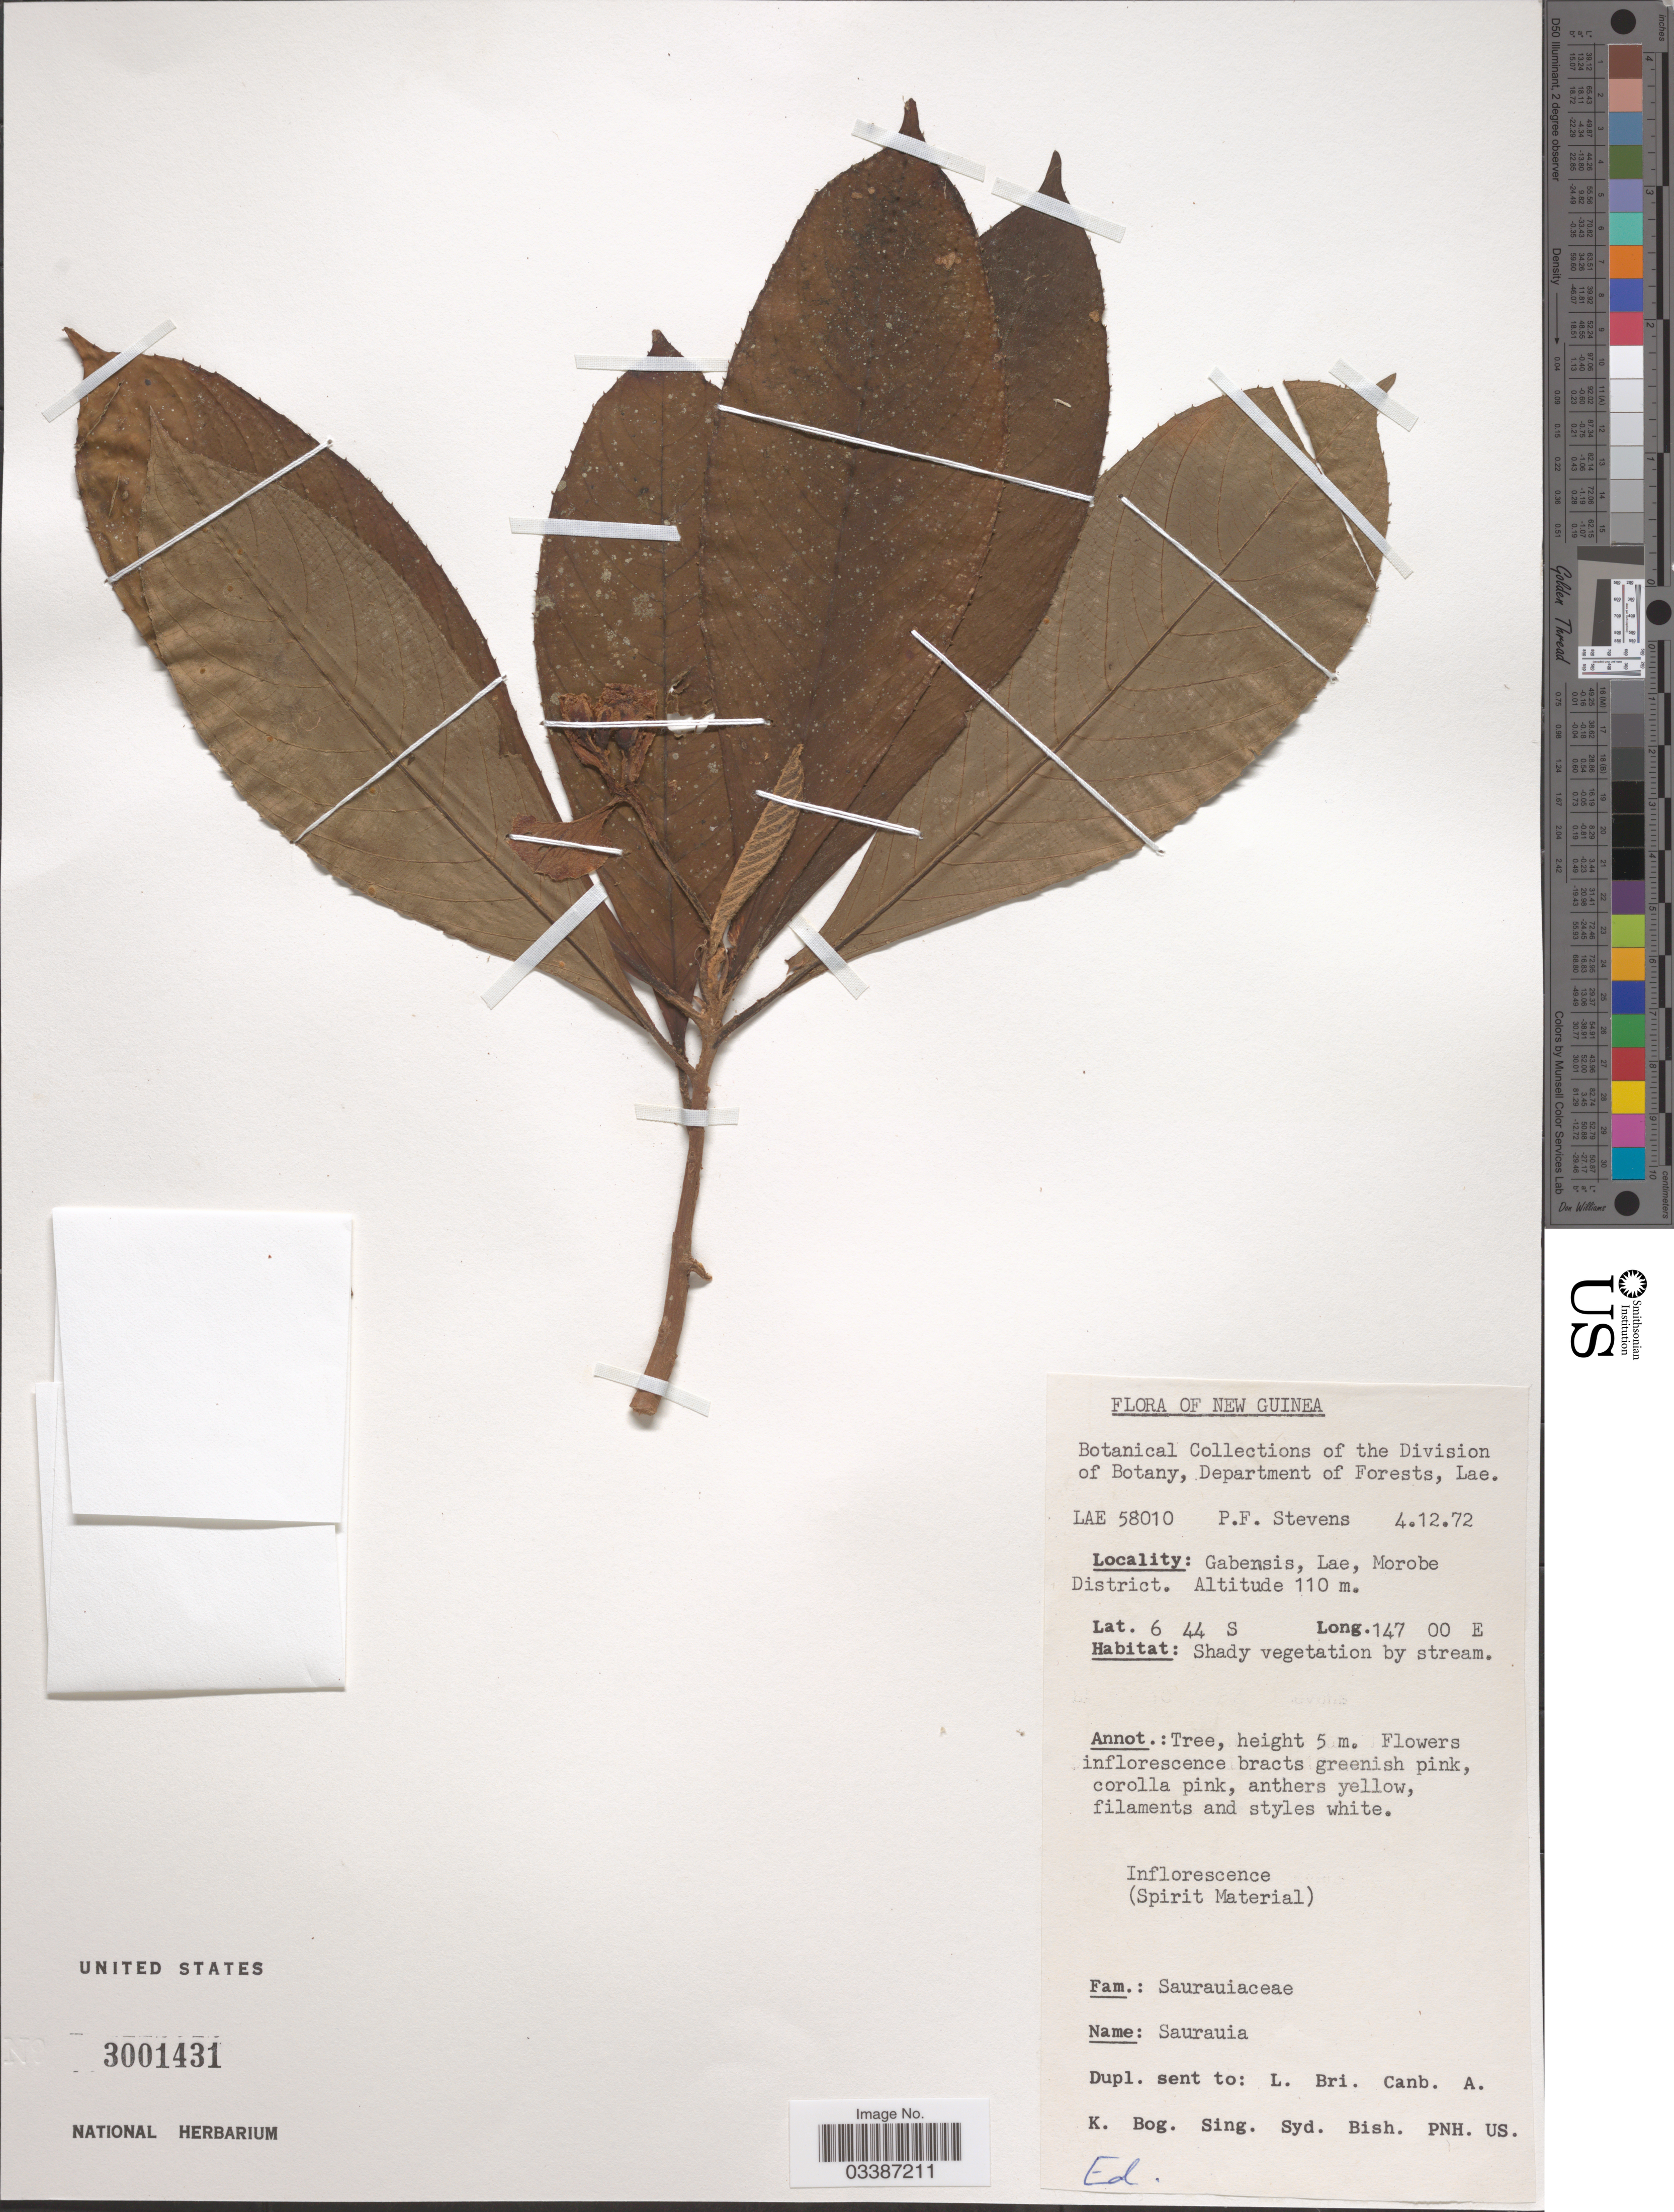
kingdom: Plantae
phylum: Tracheophyta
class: Magnoliopsida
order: Ericales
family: Actinidiaceae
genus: Saurauia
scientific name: Saurauia sp.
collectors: P. F. Stevens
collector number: LAE 58010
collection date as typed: Transcribed d/m/y: 4/12/72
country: Papua New Guinea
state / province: Morobe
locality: New Guinea. Gabensis, Lae, Morobe District.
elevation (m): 110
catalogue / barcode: US 3001431